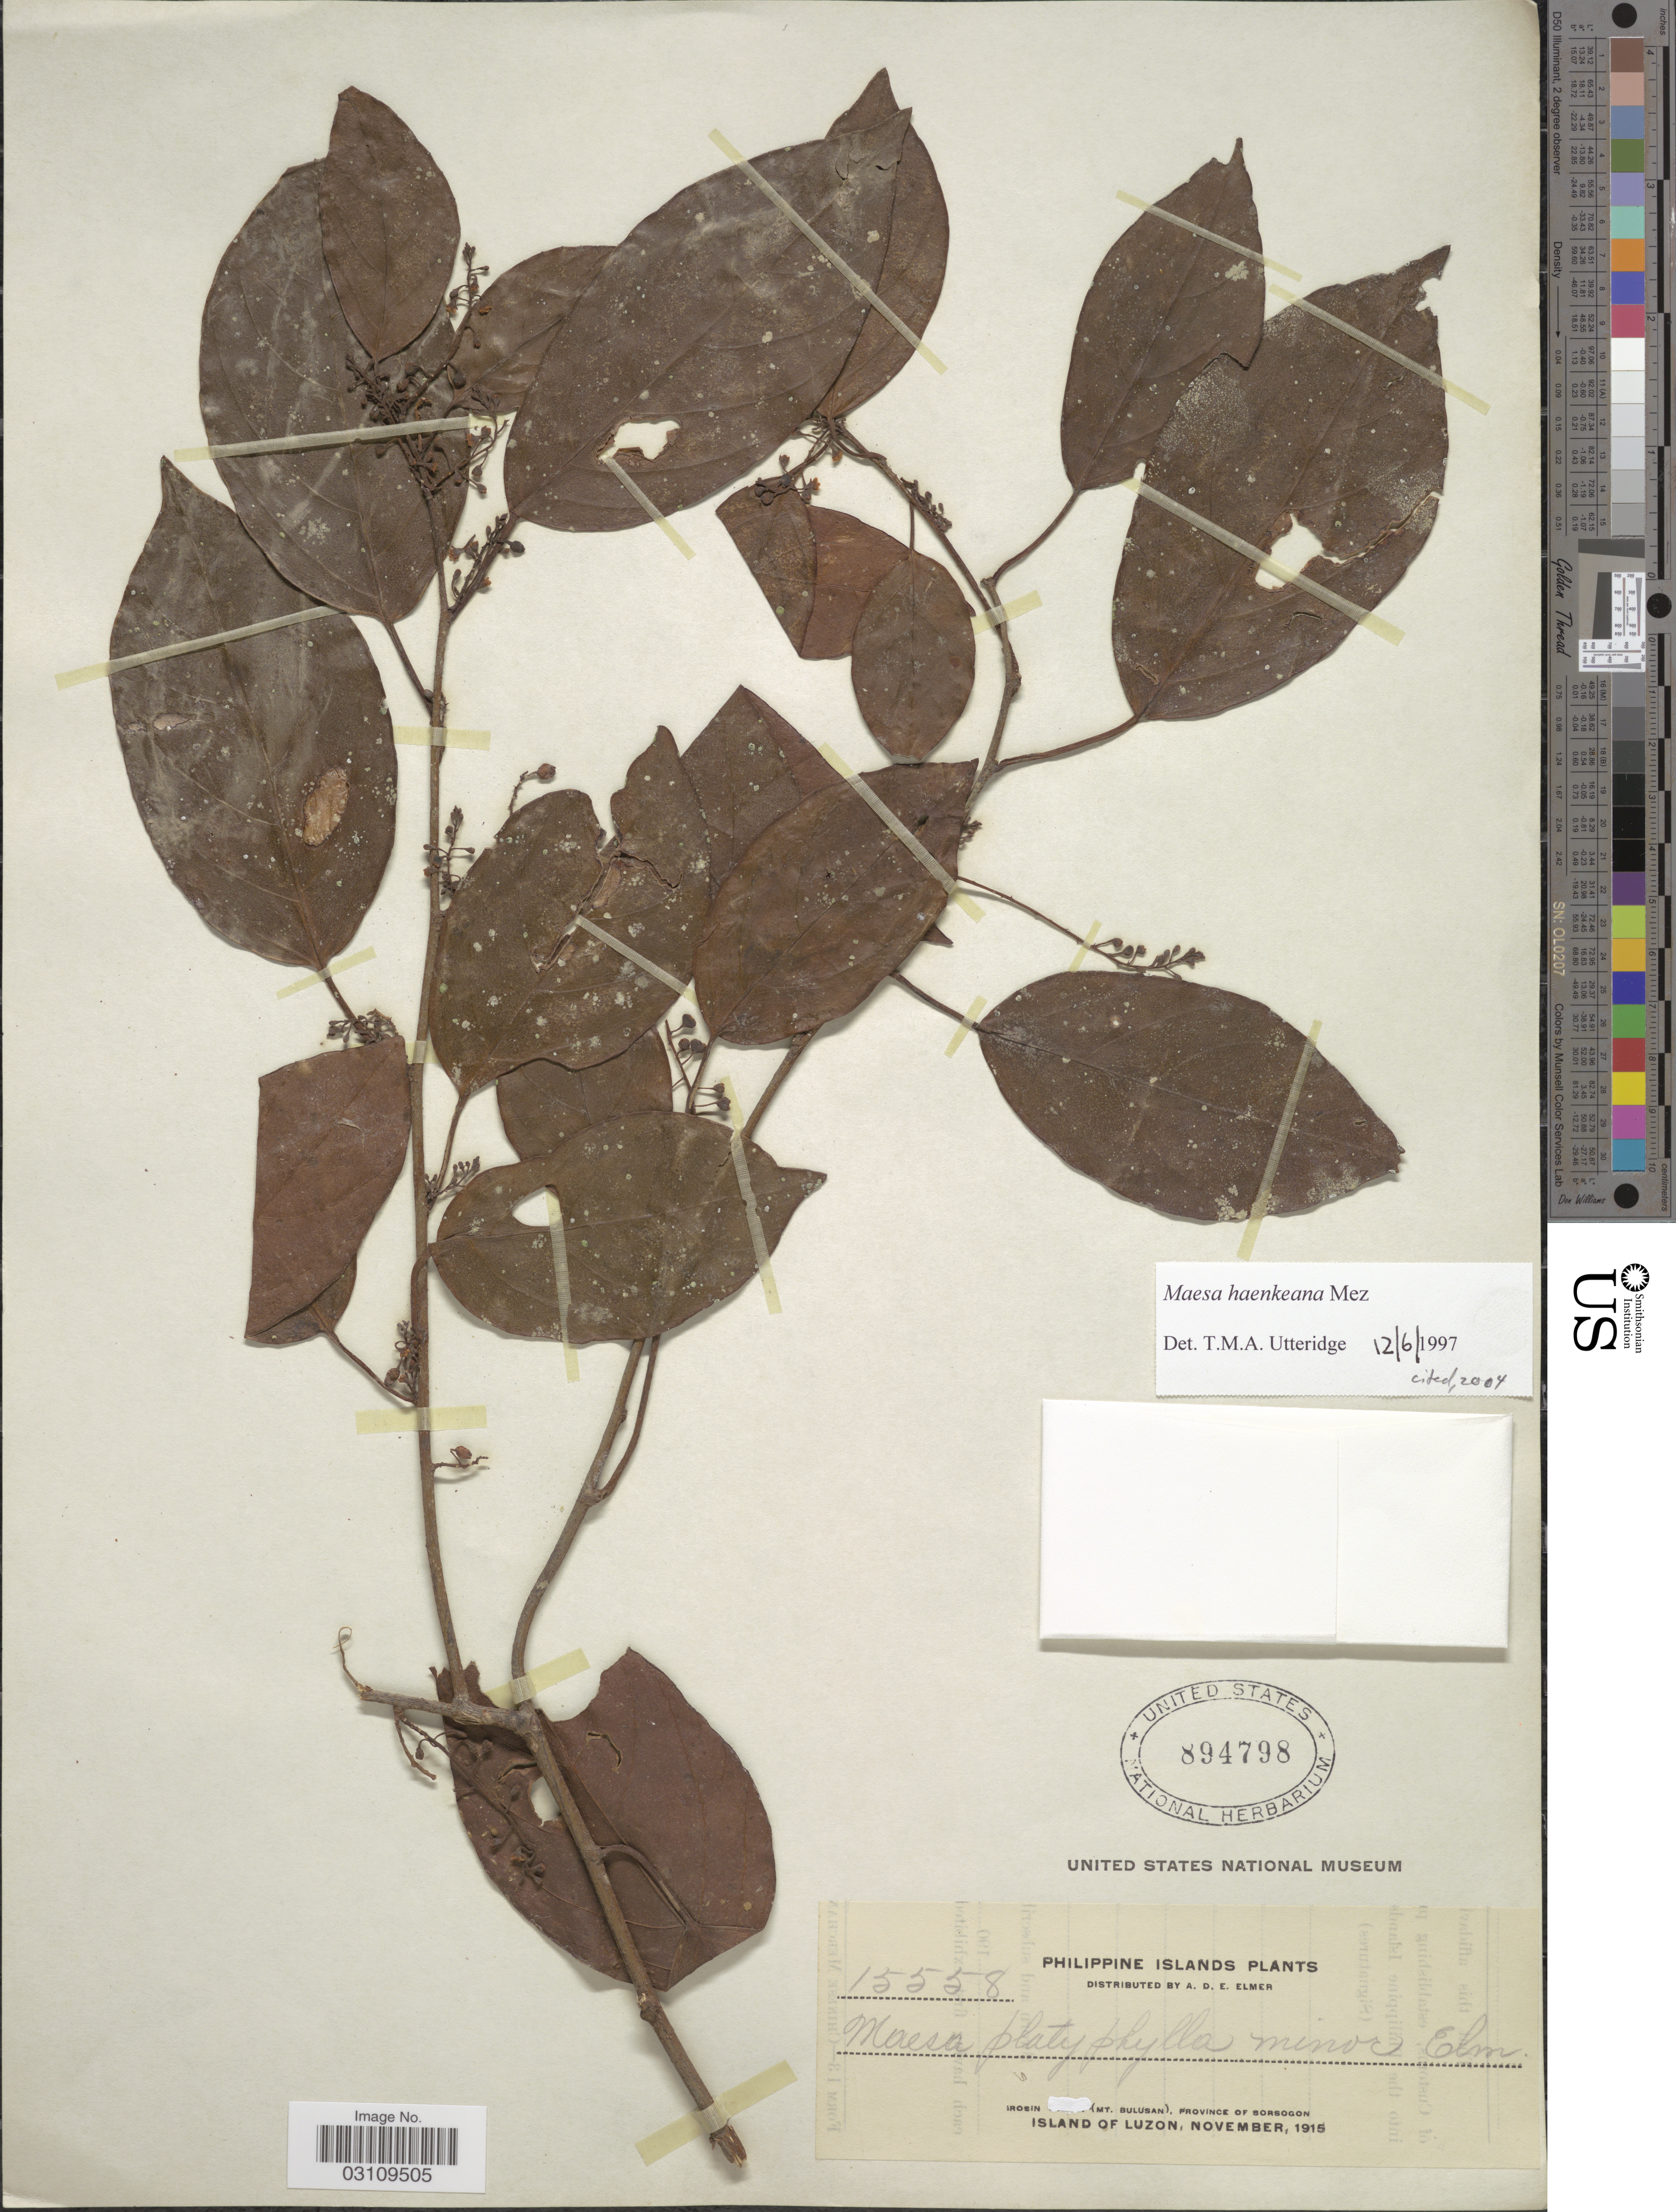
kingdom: Plantae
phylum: Tracheophyta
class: Magnoliopsida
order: Ericales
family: Primulaceae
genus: Maesa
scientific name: Maesa haenkeana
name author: Mez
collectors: A. D. E. Elmer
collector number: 15558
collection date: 1915-11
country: Philippines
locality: Irosin (Mt. Bulusan), Province of Sorsogon, Island of Luzon.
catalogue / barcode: US 894798